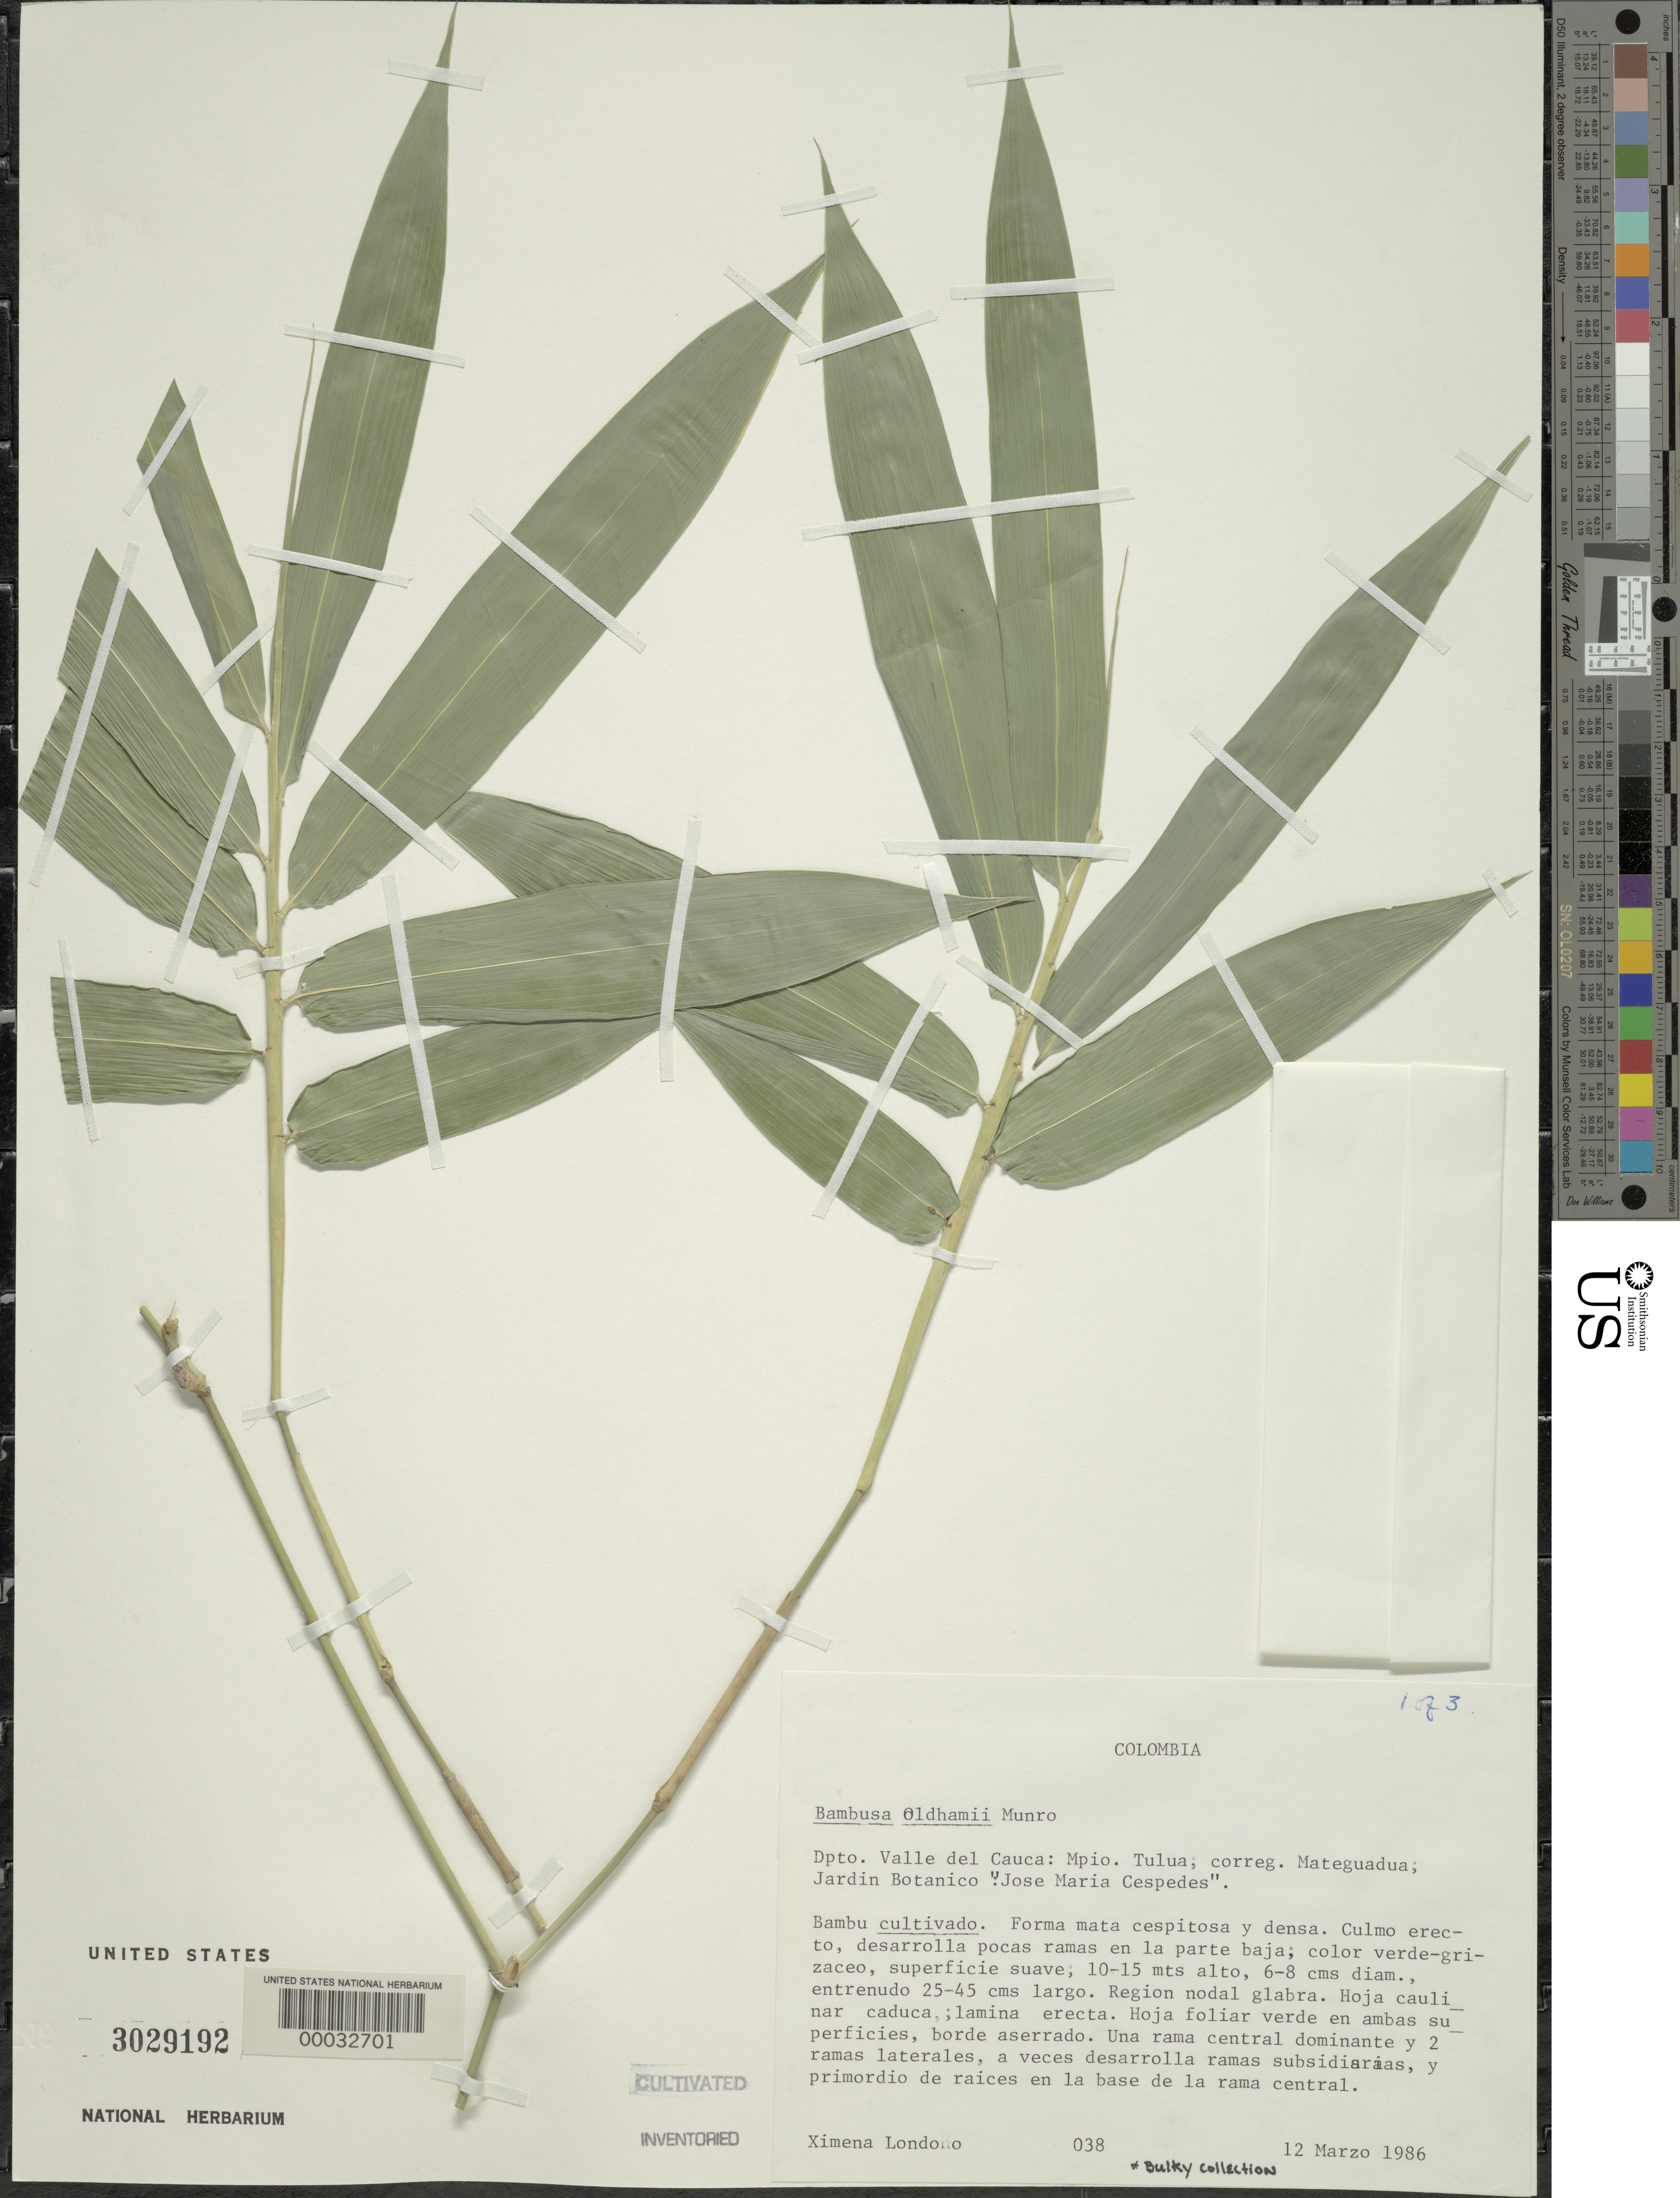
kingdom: Plantae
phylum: Tracheophyta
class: Liliopsida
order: Poales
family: Poaceae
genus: Bambusa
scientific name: Bambusa oldhamii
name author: Munro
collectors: X. Londoño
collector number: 86-038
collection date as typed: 12 Mar 1986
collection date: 1986-03-12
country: Colombia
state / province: Cauca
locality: Mateguadua, Jardin Botanico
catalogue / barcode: US 3029192